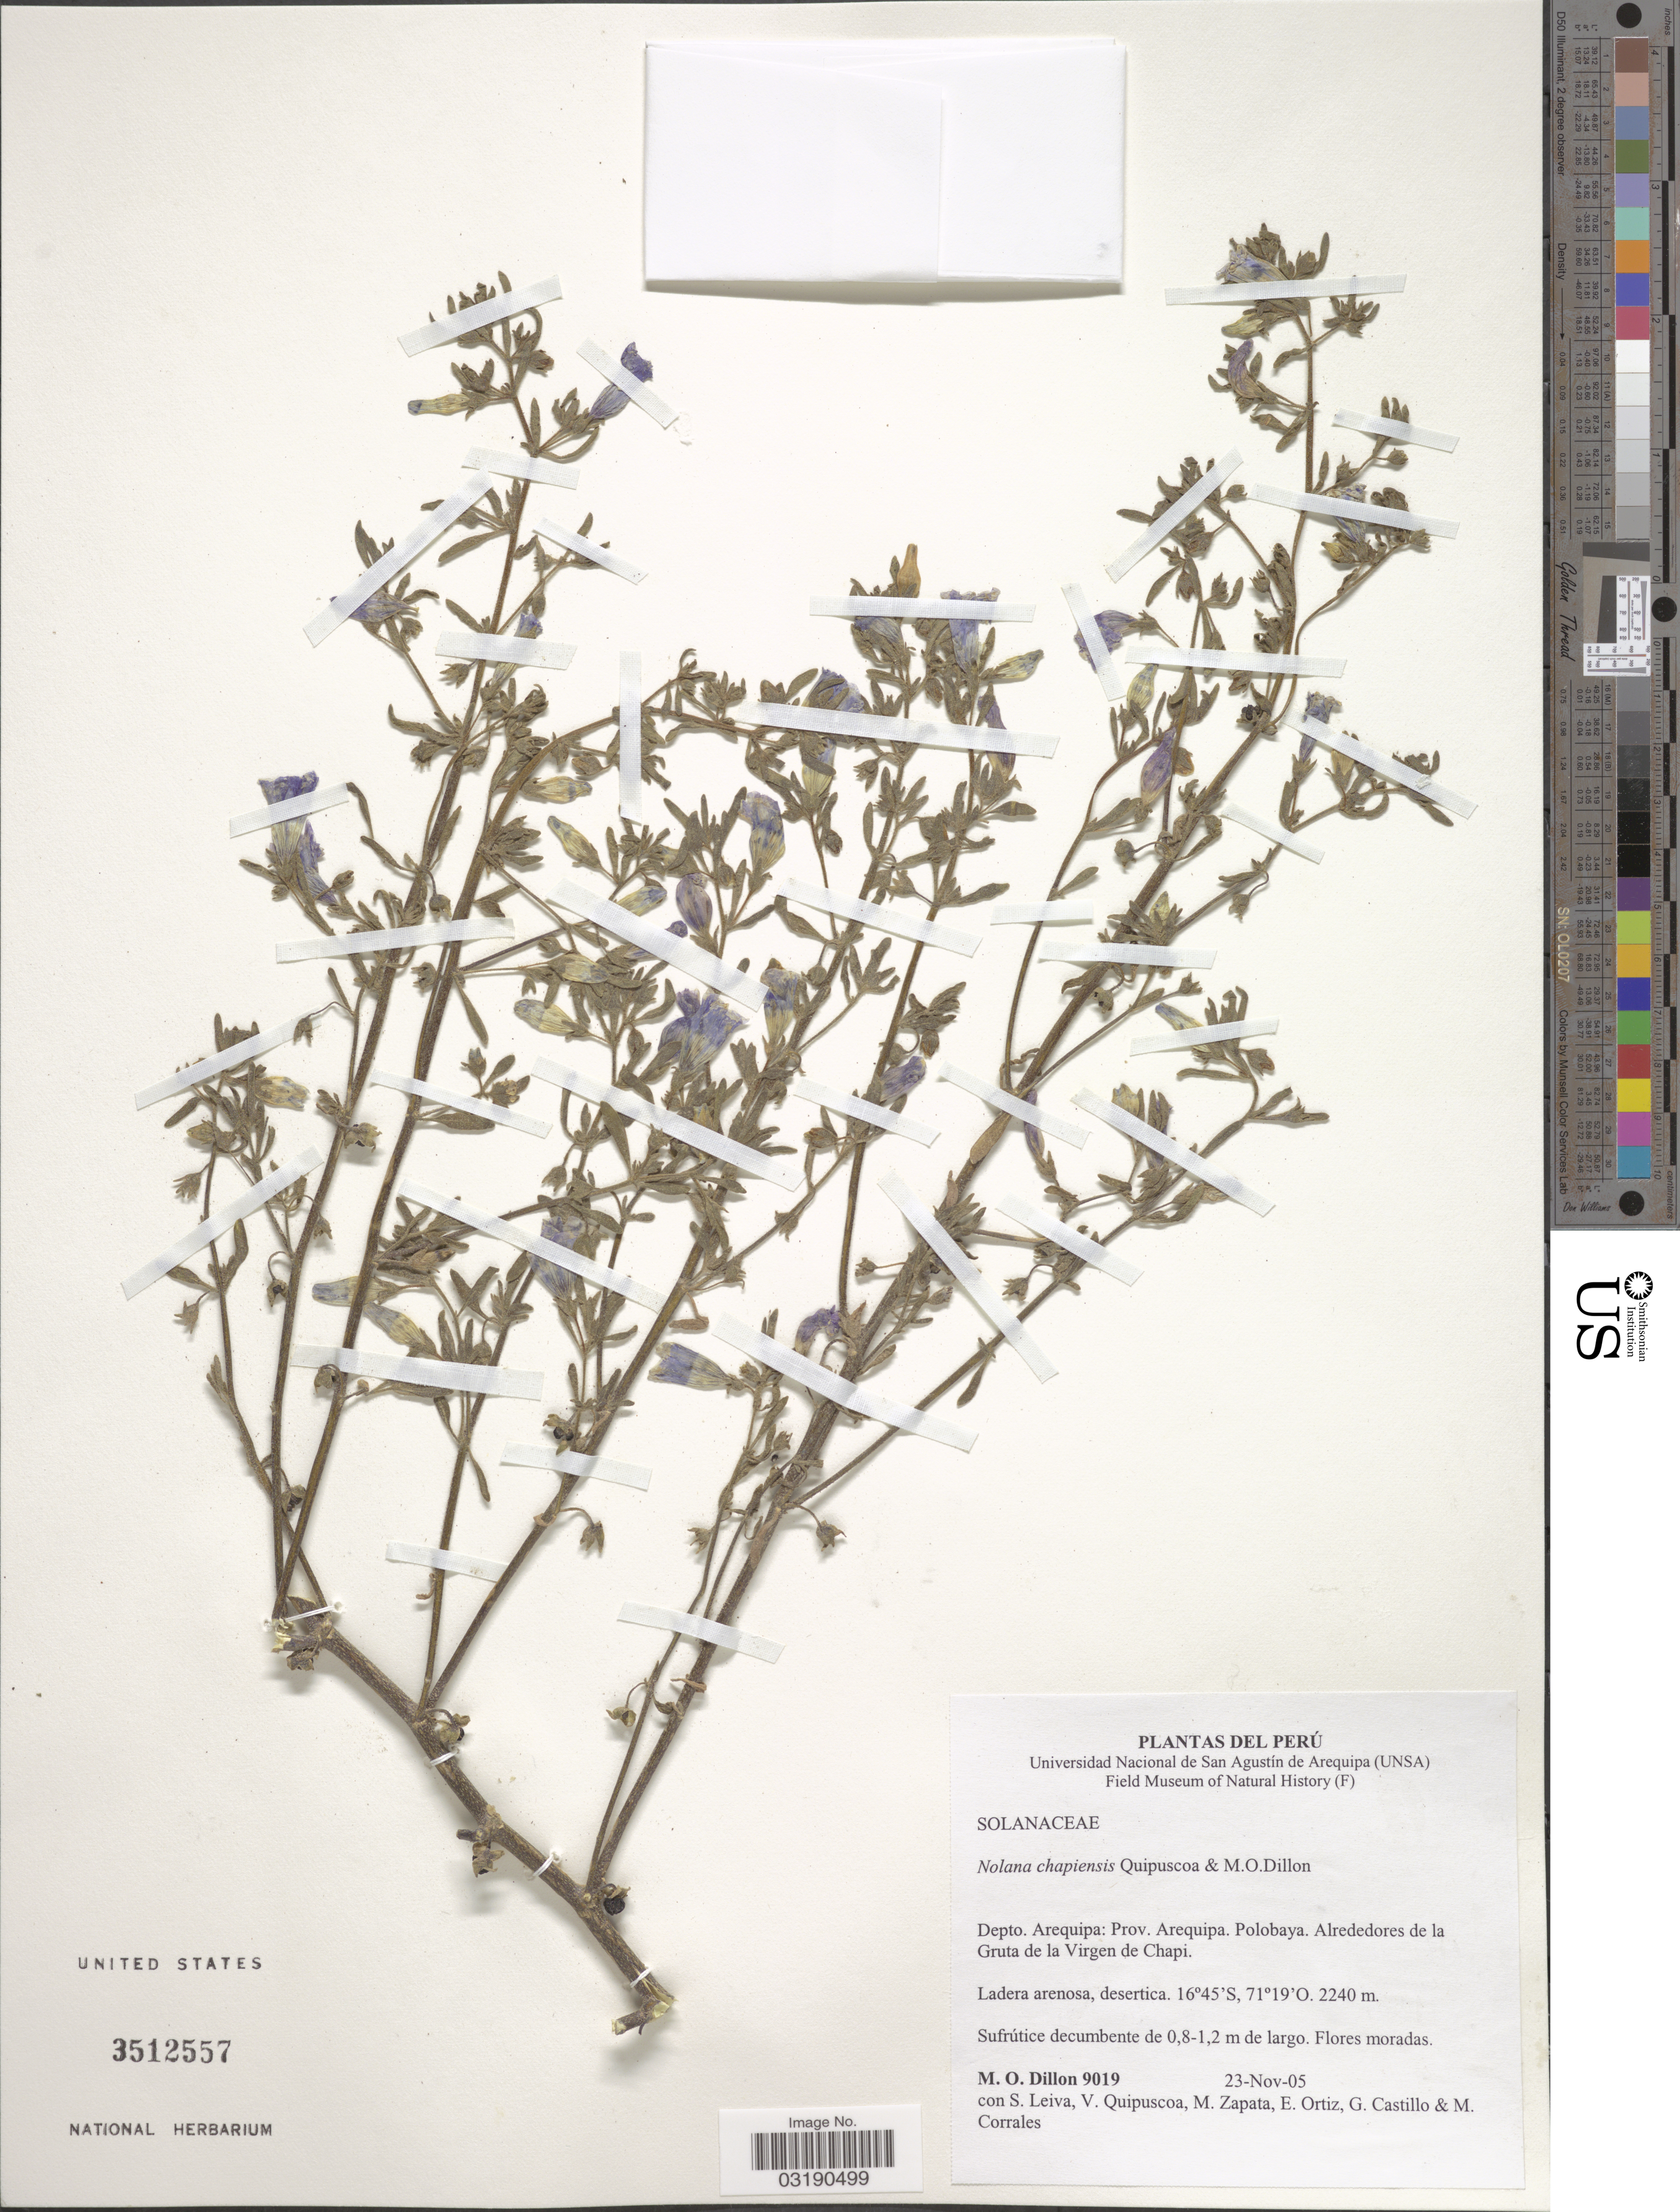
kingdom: Plantae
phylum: Tracheophyta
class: Magnoliopsida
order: Solanales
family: Solanaceae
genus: Nolana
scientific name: Nolana chapiensis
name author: M.O. Dillon & Quipuscoa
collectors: M. O. Dillon, S. Leiva, V. Quipuscoa, M. Zapata & et al.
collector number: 9019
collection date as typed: Transcribed d/m/y: 23/11/5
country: Peru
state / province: Arequipa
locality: Depto. Arequipa: Prov. Arequipa. Polobaya. Alrededores de la Gruta de la Virgen de Chapi.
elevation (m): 2240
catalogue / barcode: US 3512557